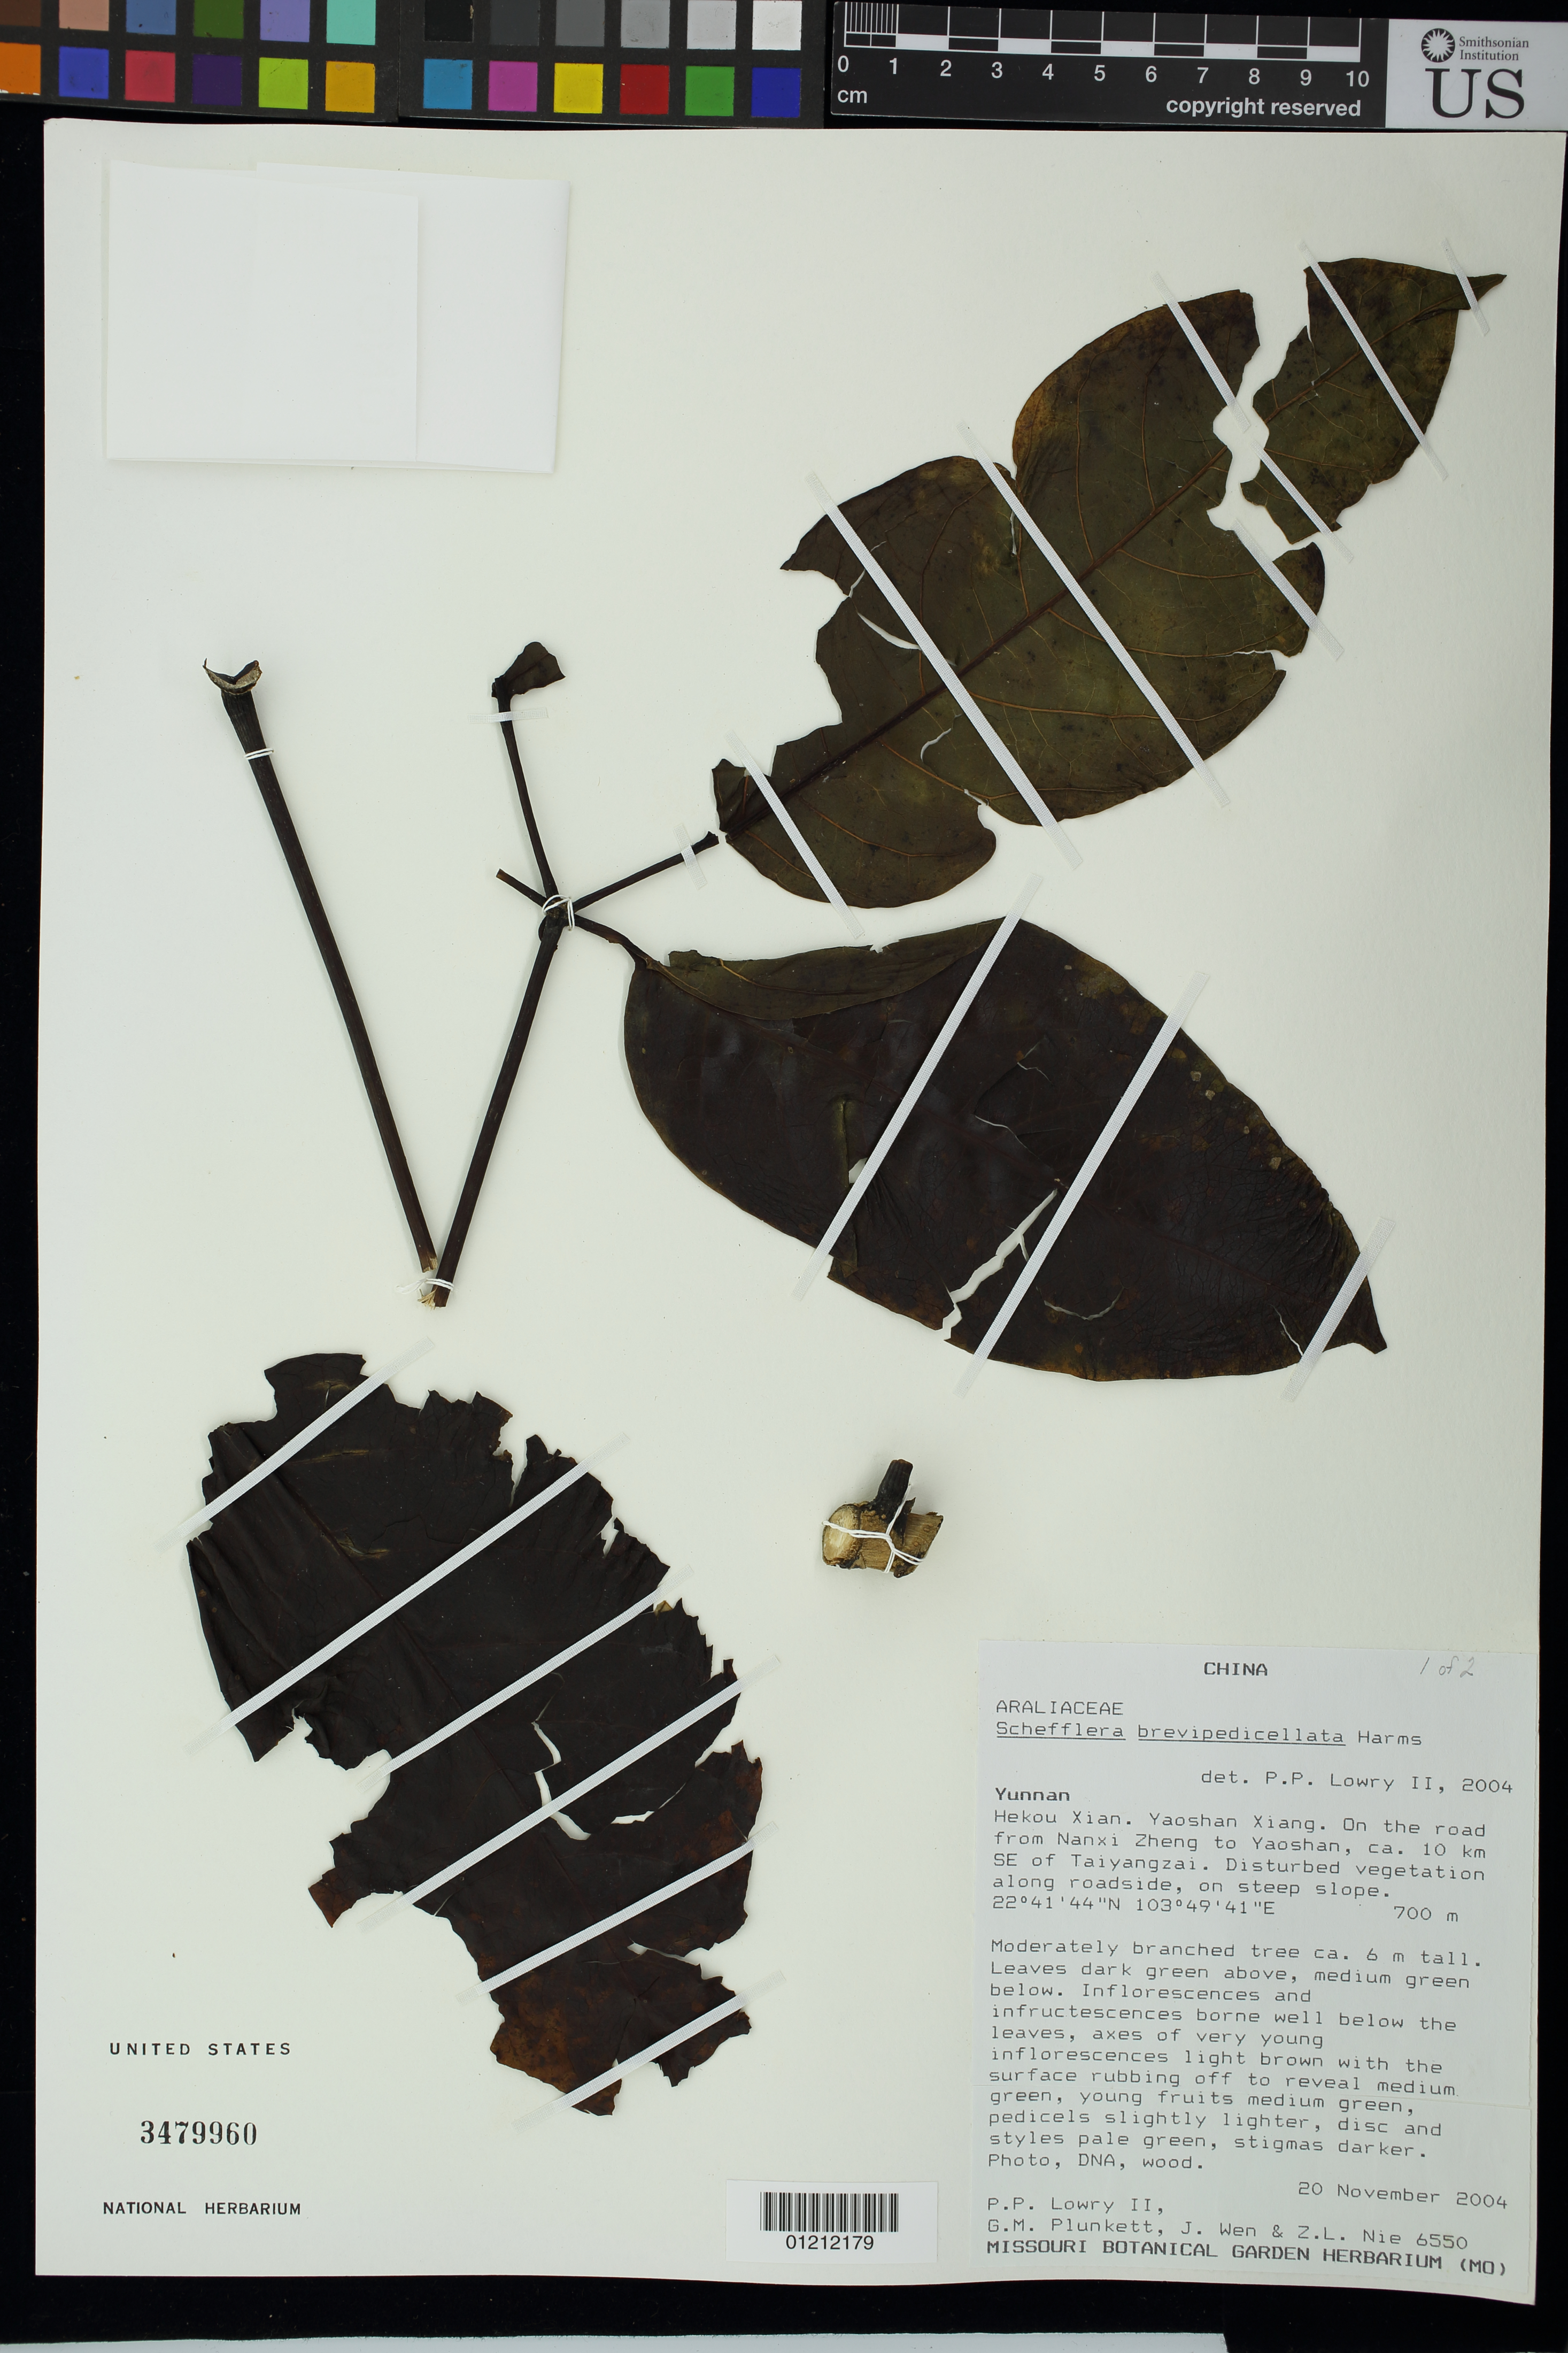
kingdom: Plantae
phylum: Tracheophyta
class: Magnoliopsida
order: Apiales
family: Araliaceae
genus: Schefflera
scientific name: Schefflera brevipedicellata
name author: Harms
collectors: P. P. Lowry, G. M. Plunkett, J. Wen & Z. Nie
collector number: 6550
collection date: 2004-11-20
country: China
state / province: Yunnan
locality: Hekou Xian. Yaoshan Xiang. On the road from Nanxi Zheng to Yaoshan, ca. 10 km SE of Taiyangzai.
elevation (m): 700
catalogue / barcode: US 3479960